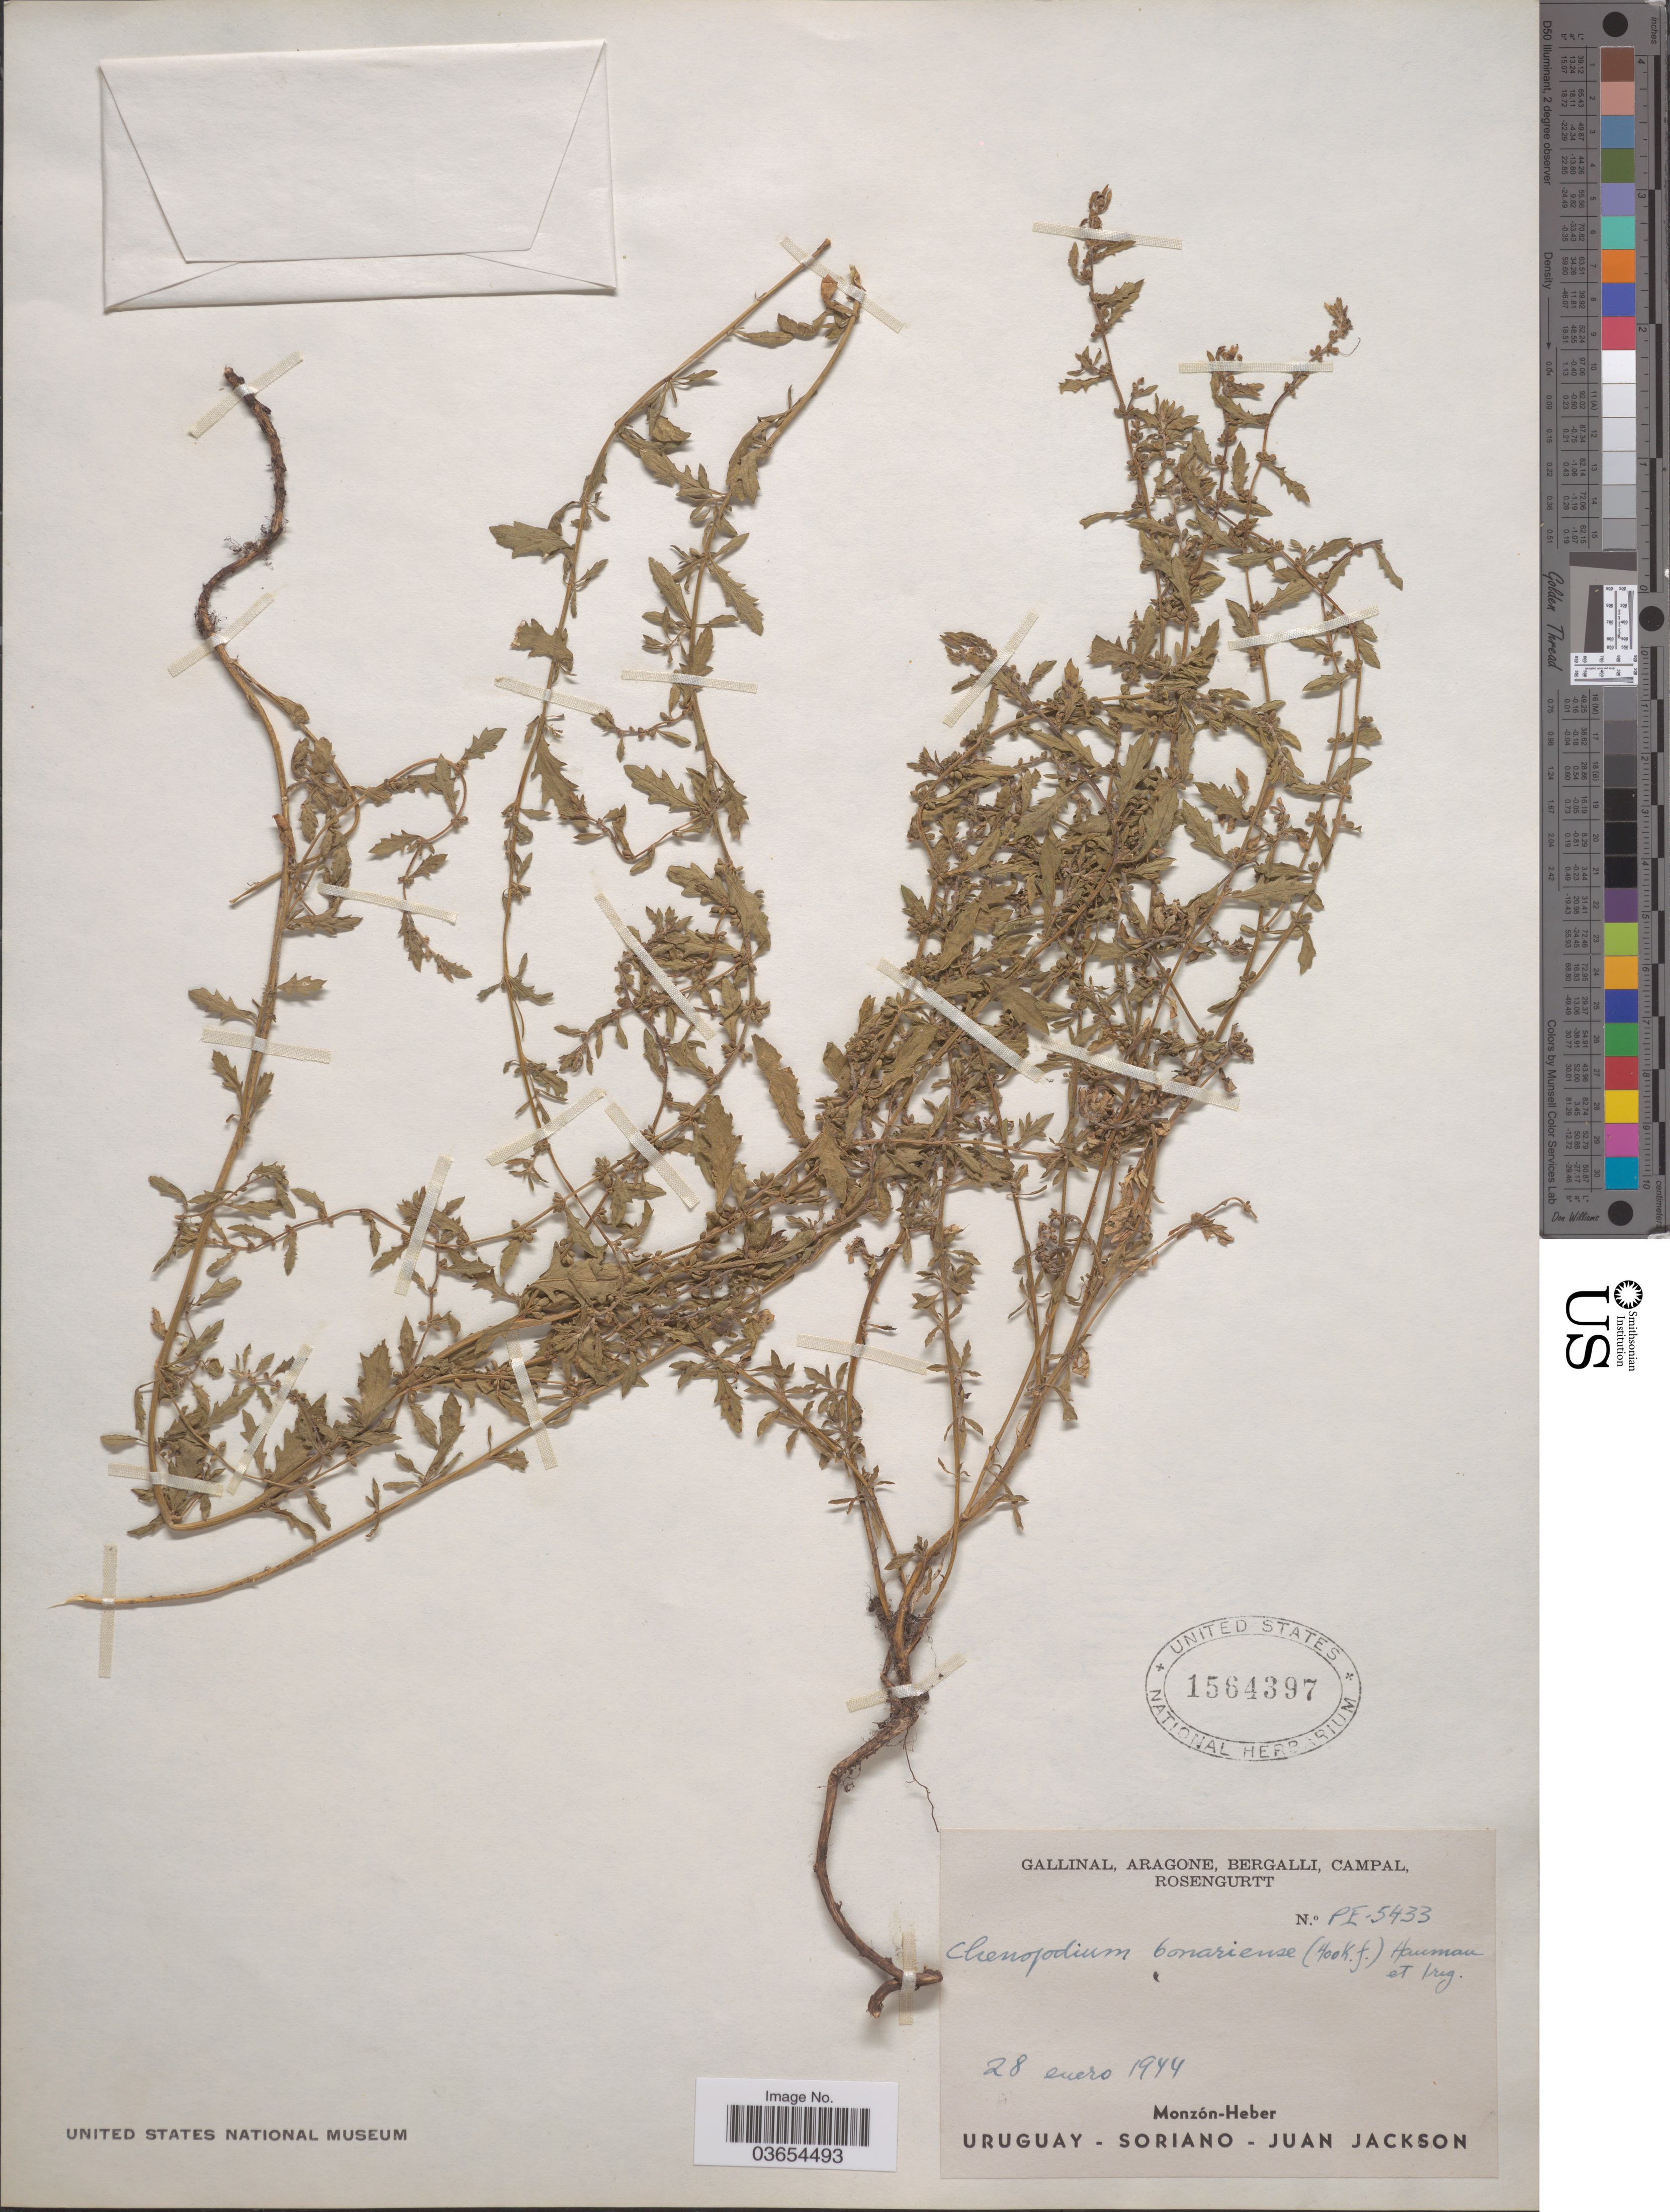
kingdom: Plantae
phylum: Tracheophyta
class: Magnoliopsida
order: Caryophyllales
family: Amaranthaceae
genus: Chenopodium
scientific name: Chenopodium bonariense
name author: Ten.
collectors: -. Gallinal, -- Aragone, -- Bergalli, -- Campal & Rosengurtt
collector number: PE-5433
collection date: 1944-01-28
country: Uruguay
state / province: Soriano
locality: Monzón-Heber. Juan Jackson.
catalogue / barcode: US 1564397